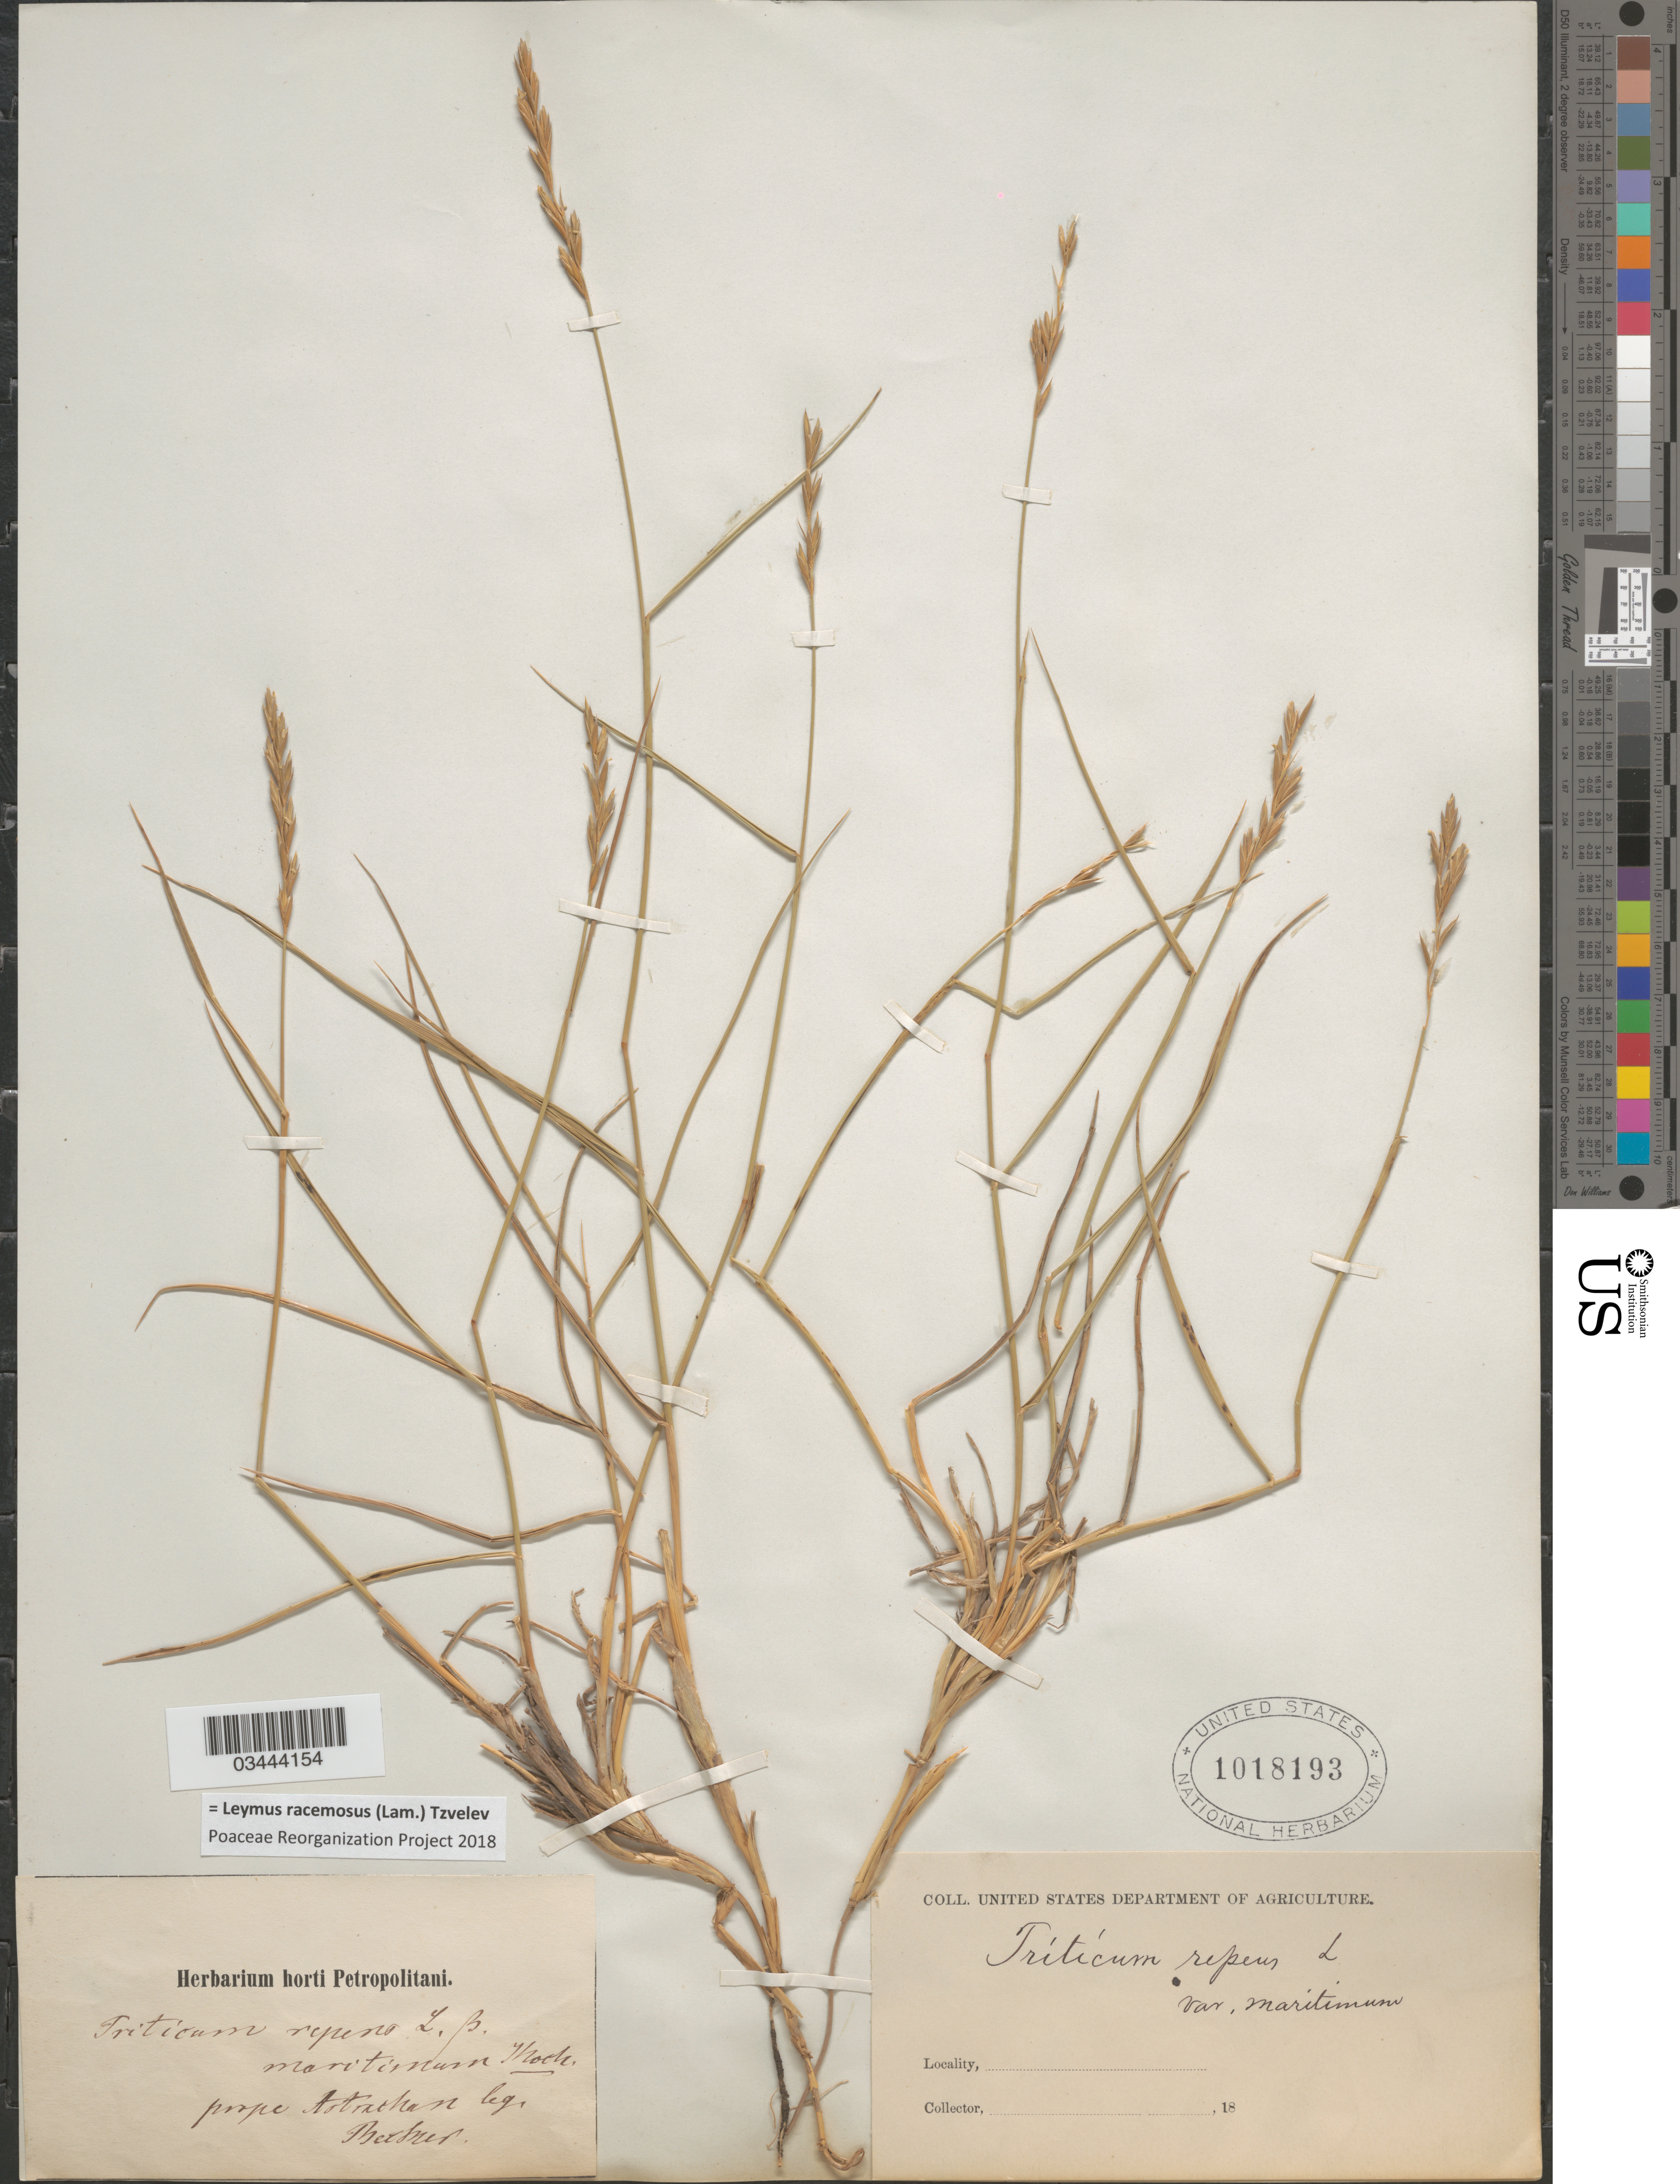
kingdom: Plantae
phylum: Tracheophyta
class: Liliopsida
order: Poales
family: Poaceae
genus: Leymus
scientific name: Leymus racemosus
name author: (Lam.) Tzvelev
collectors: -. Becker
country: Russian Federation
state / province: Astrakhan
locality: Prope Astrachan.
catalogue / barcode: US 1018193